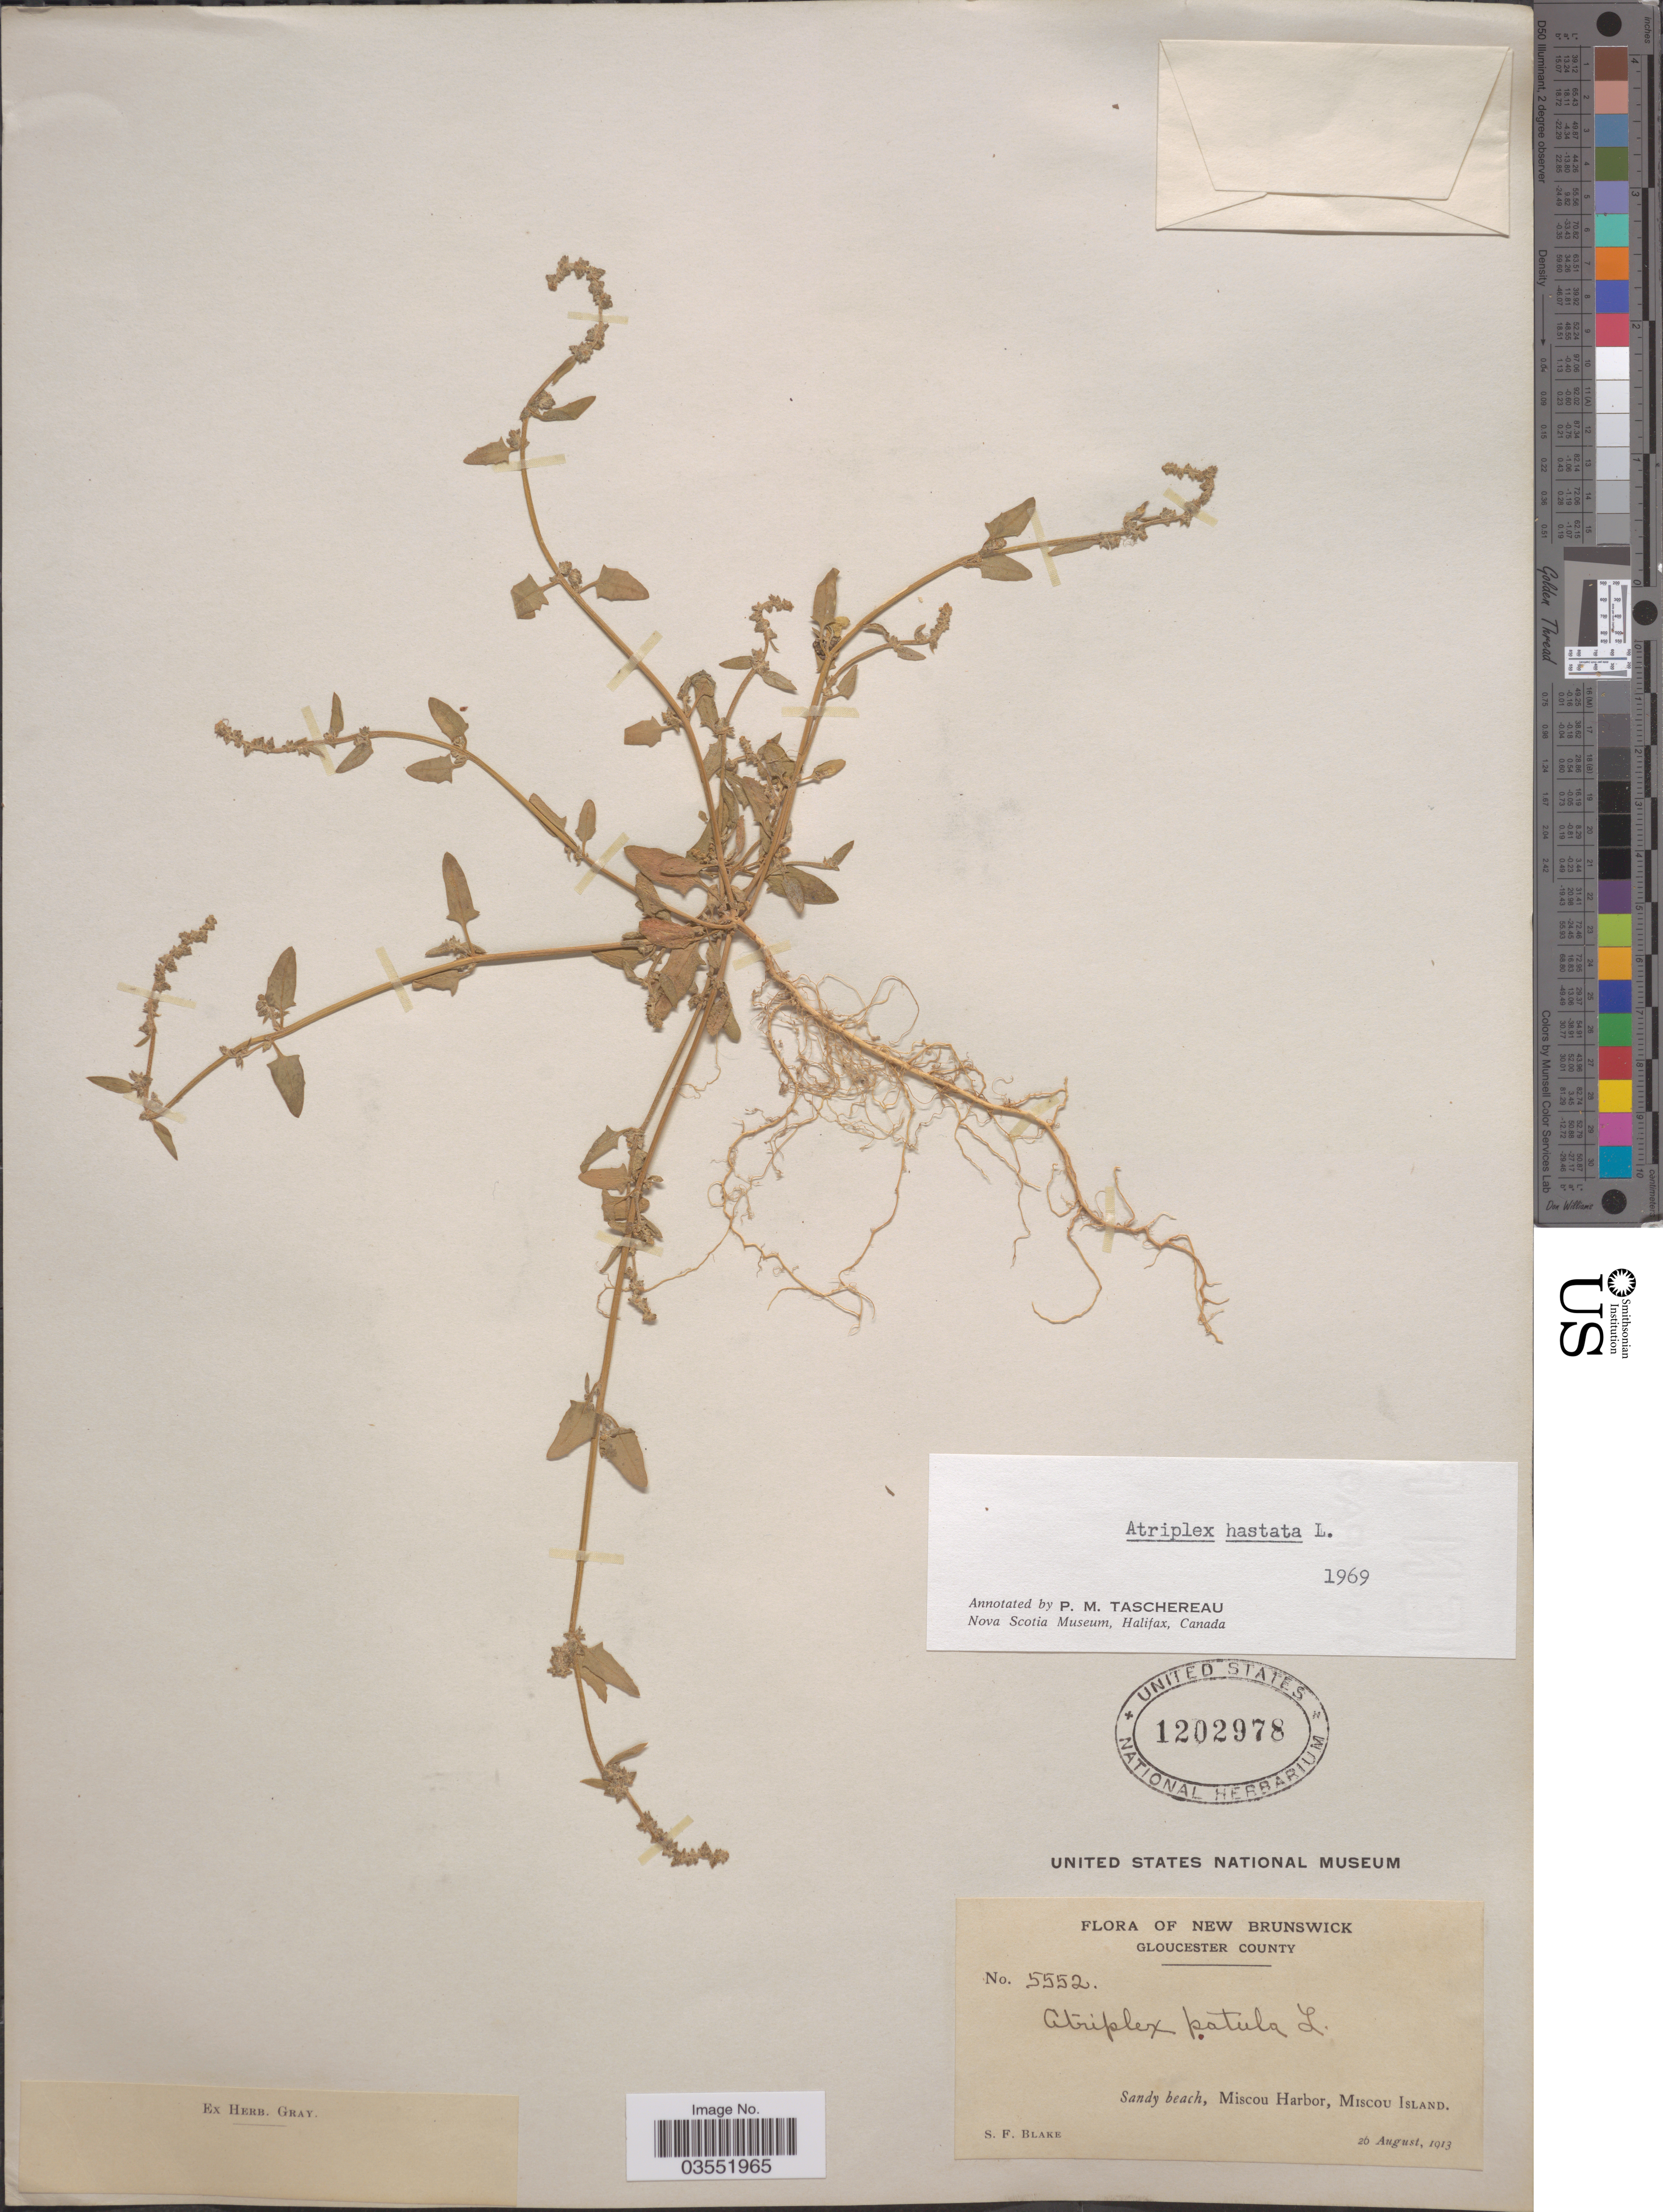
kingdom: Plantae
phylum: Tracheophyta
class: Magnoliopsida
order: Caryophyllales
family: Amaranthaceae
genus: Atriplex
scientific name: Atriplex hastata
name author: L.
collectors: S. Blake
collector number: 5552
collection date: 1913-08-26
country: Canada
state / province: New Brunswick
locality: Gloucester County. Sandy beach, Miscou Harbor, Miscou Island.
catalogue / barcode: US 1202978